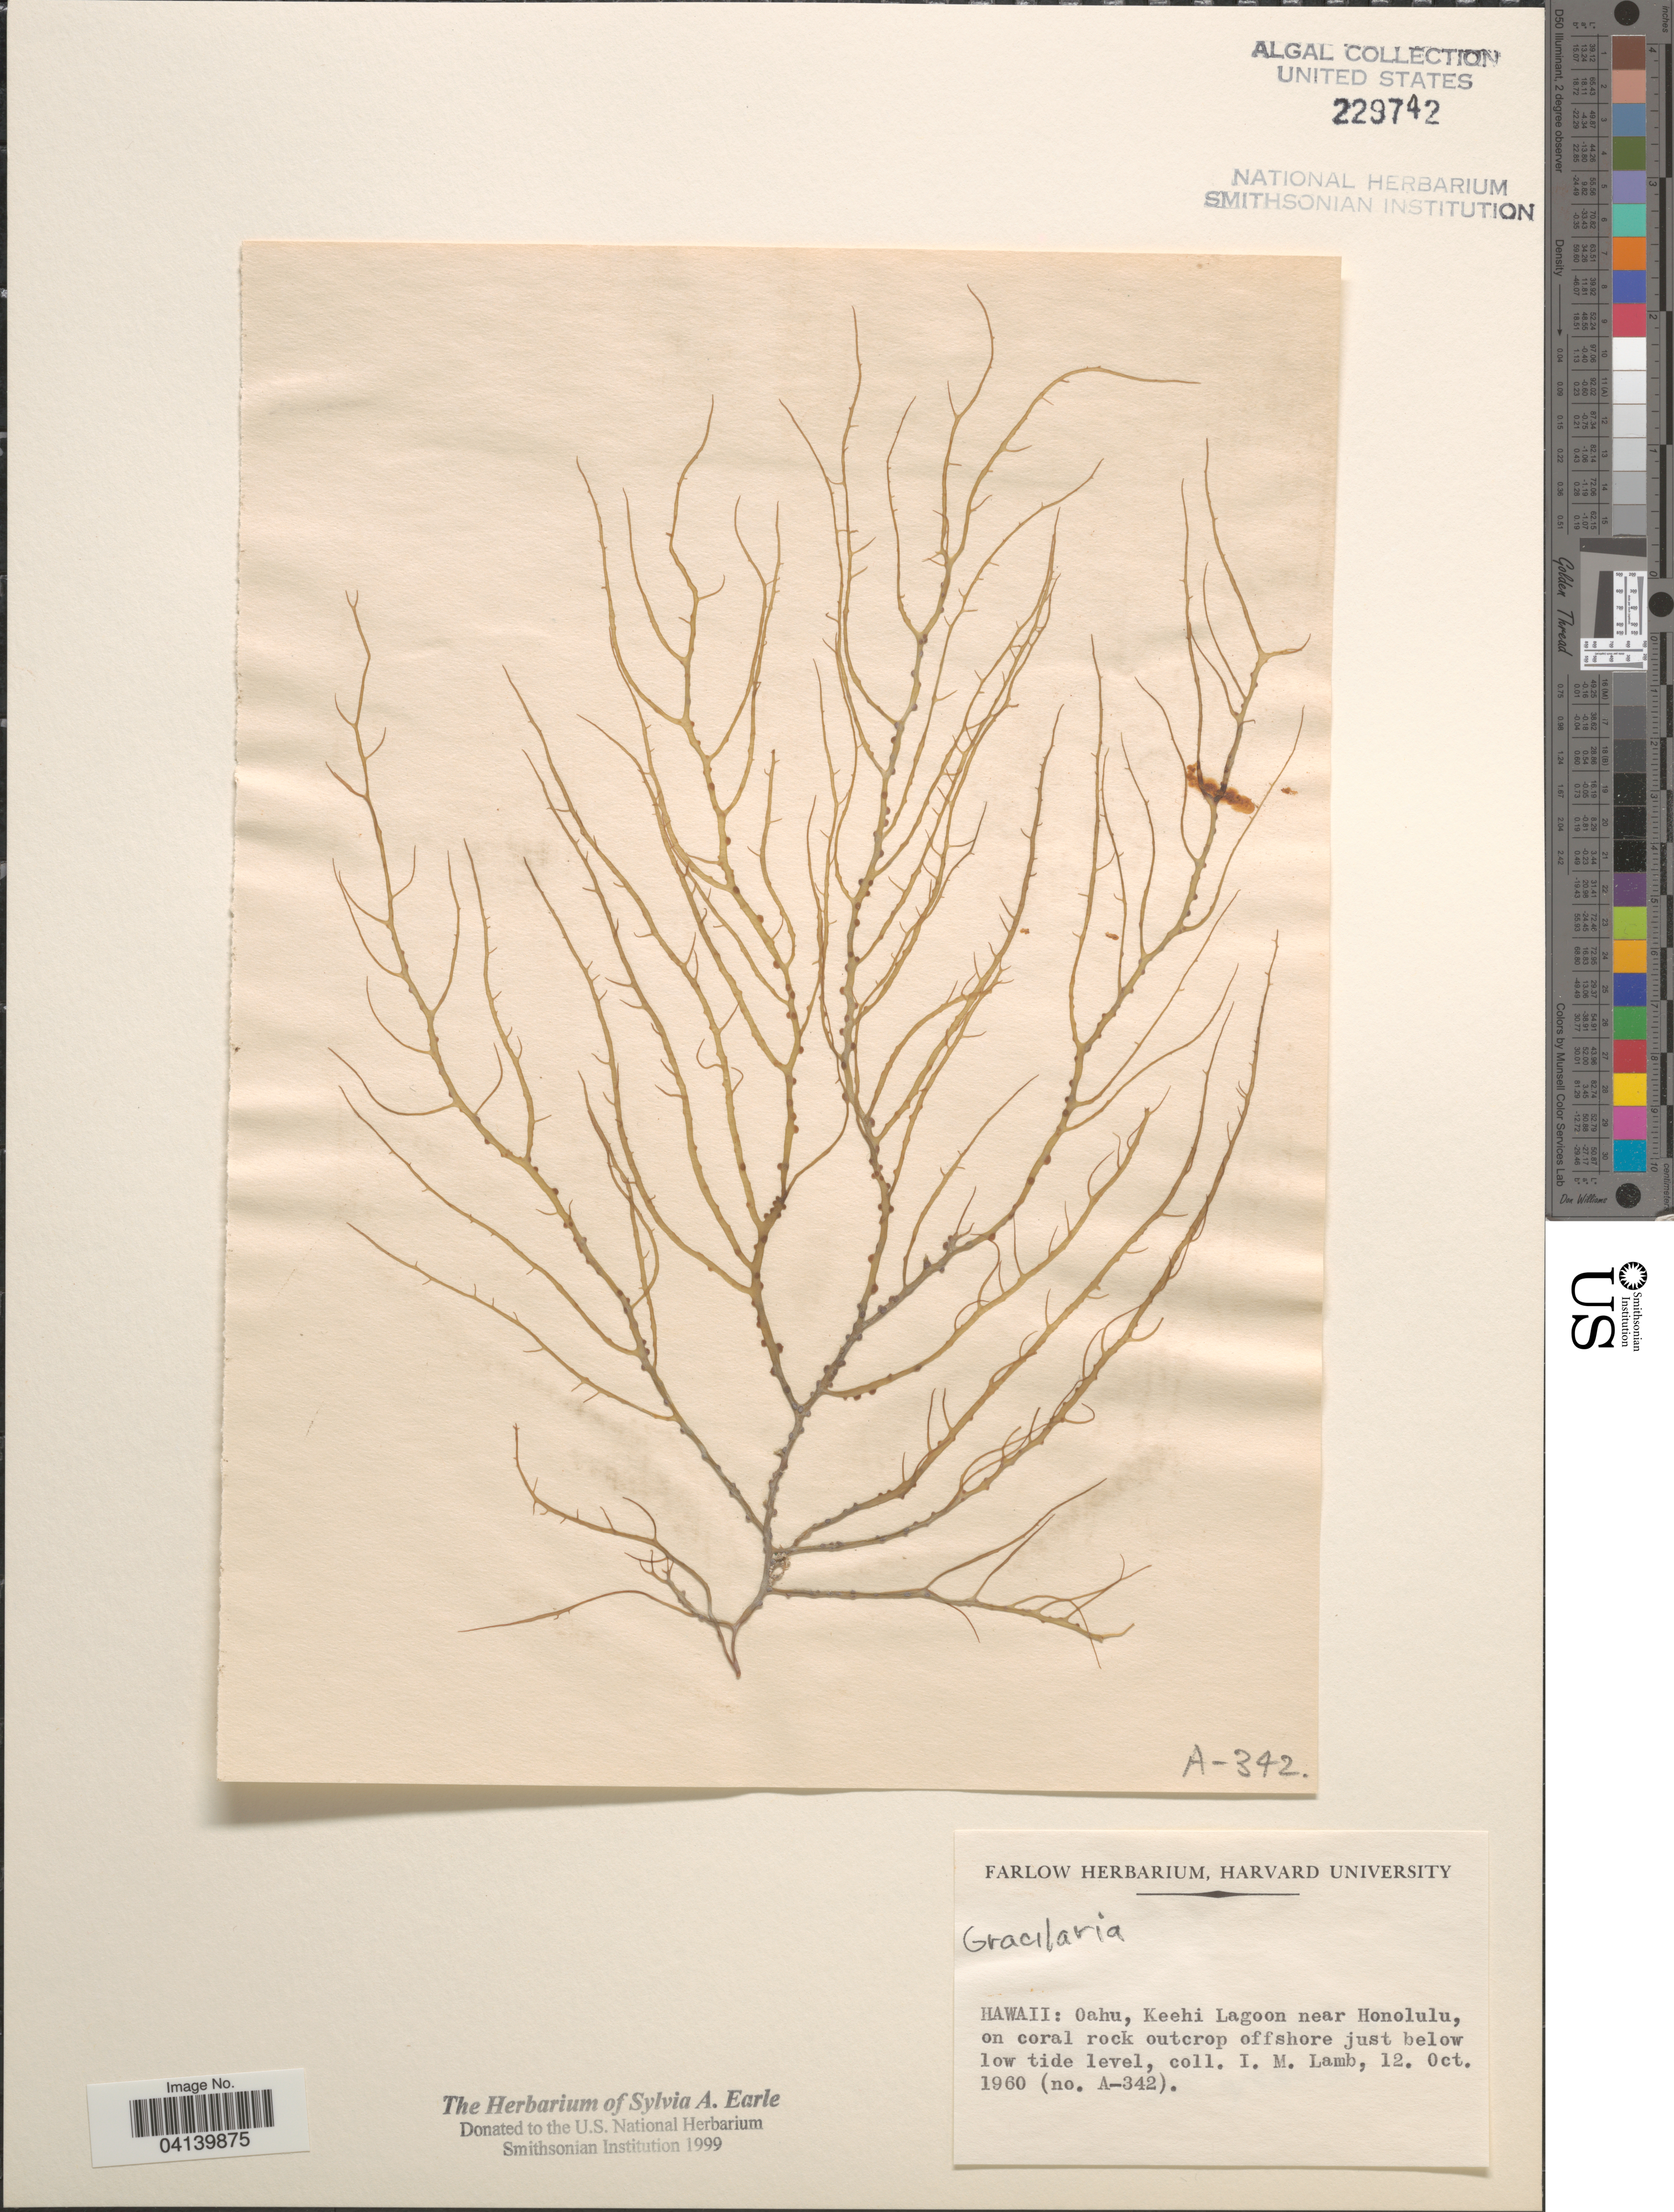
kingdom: Plantae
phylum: Rhodophyta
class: Florideophyceae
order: Gracilariales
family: Gracilariaceae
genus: Gracilaria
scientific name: Gracilaria sp.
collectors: I. M. Lamb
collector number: A-342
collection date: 1960-10-12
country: United States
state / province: Hawaii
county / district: Honolulu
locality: Oahu, Keehi Lagoon near Honolulu, on coral rock outcrop offshore just below low tide level.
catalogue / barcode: US 229742